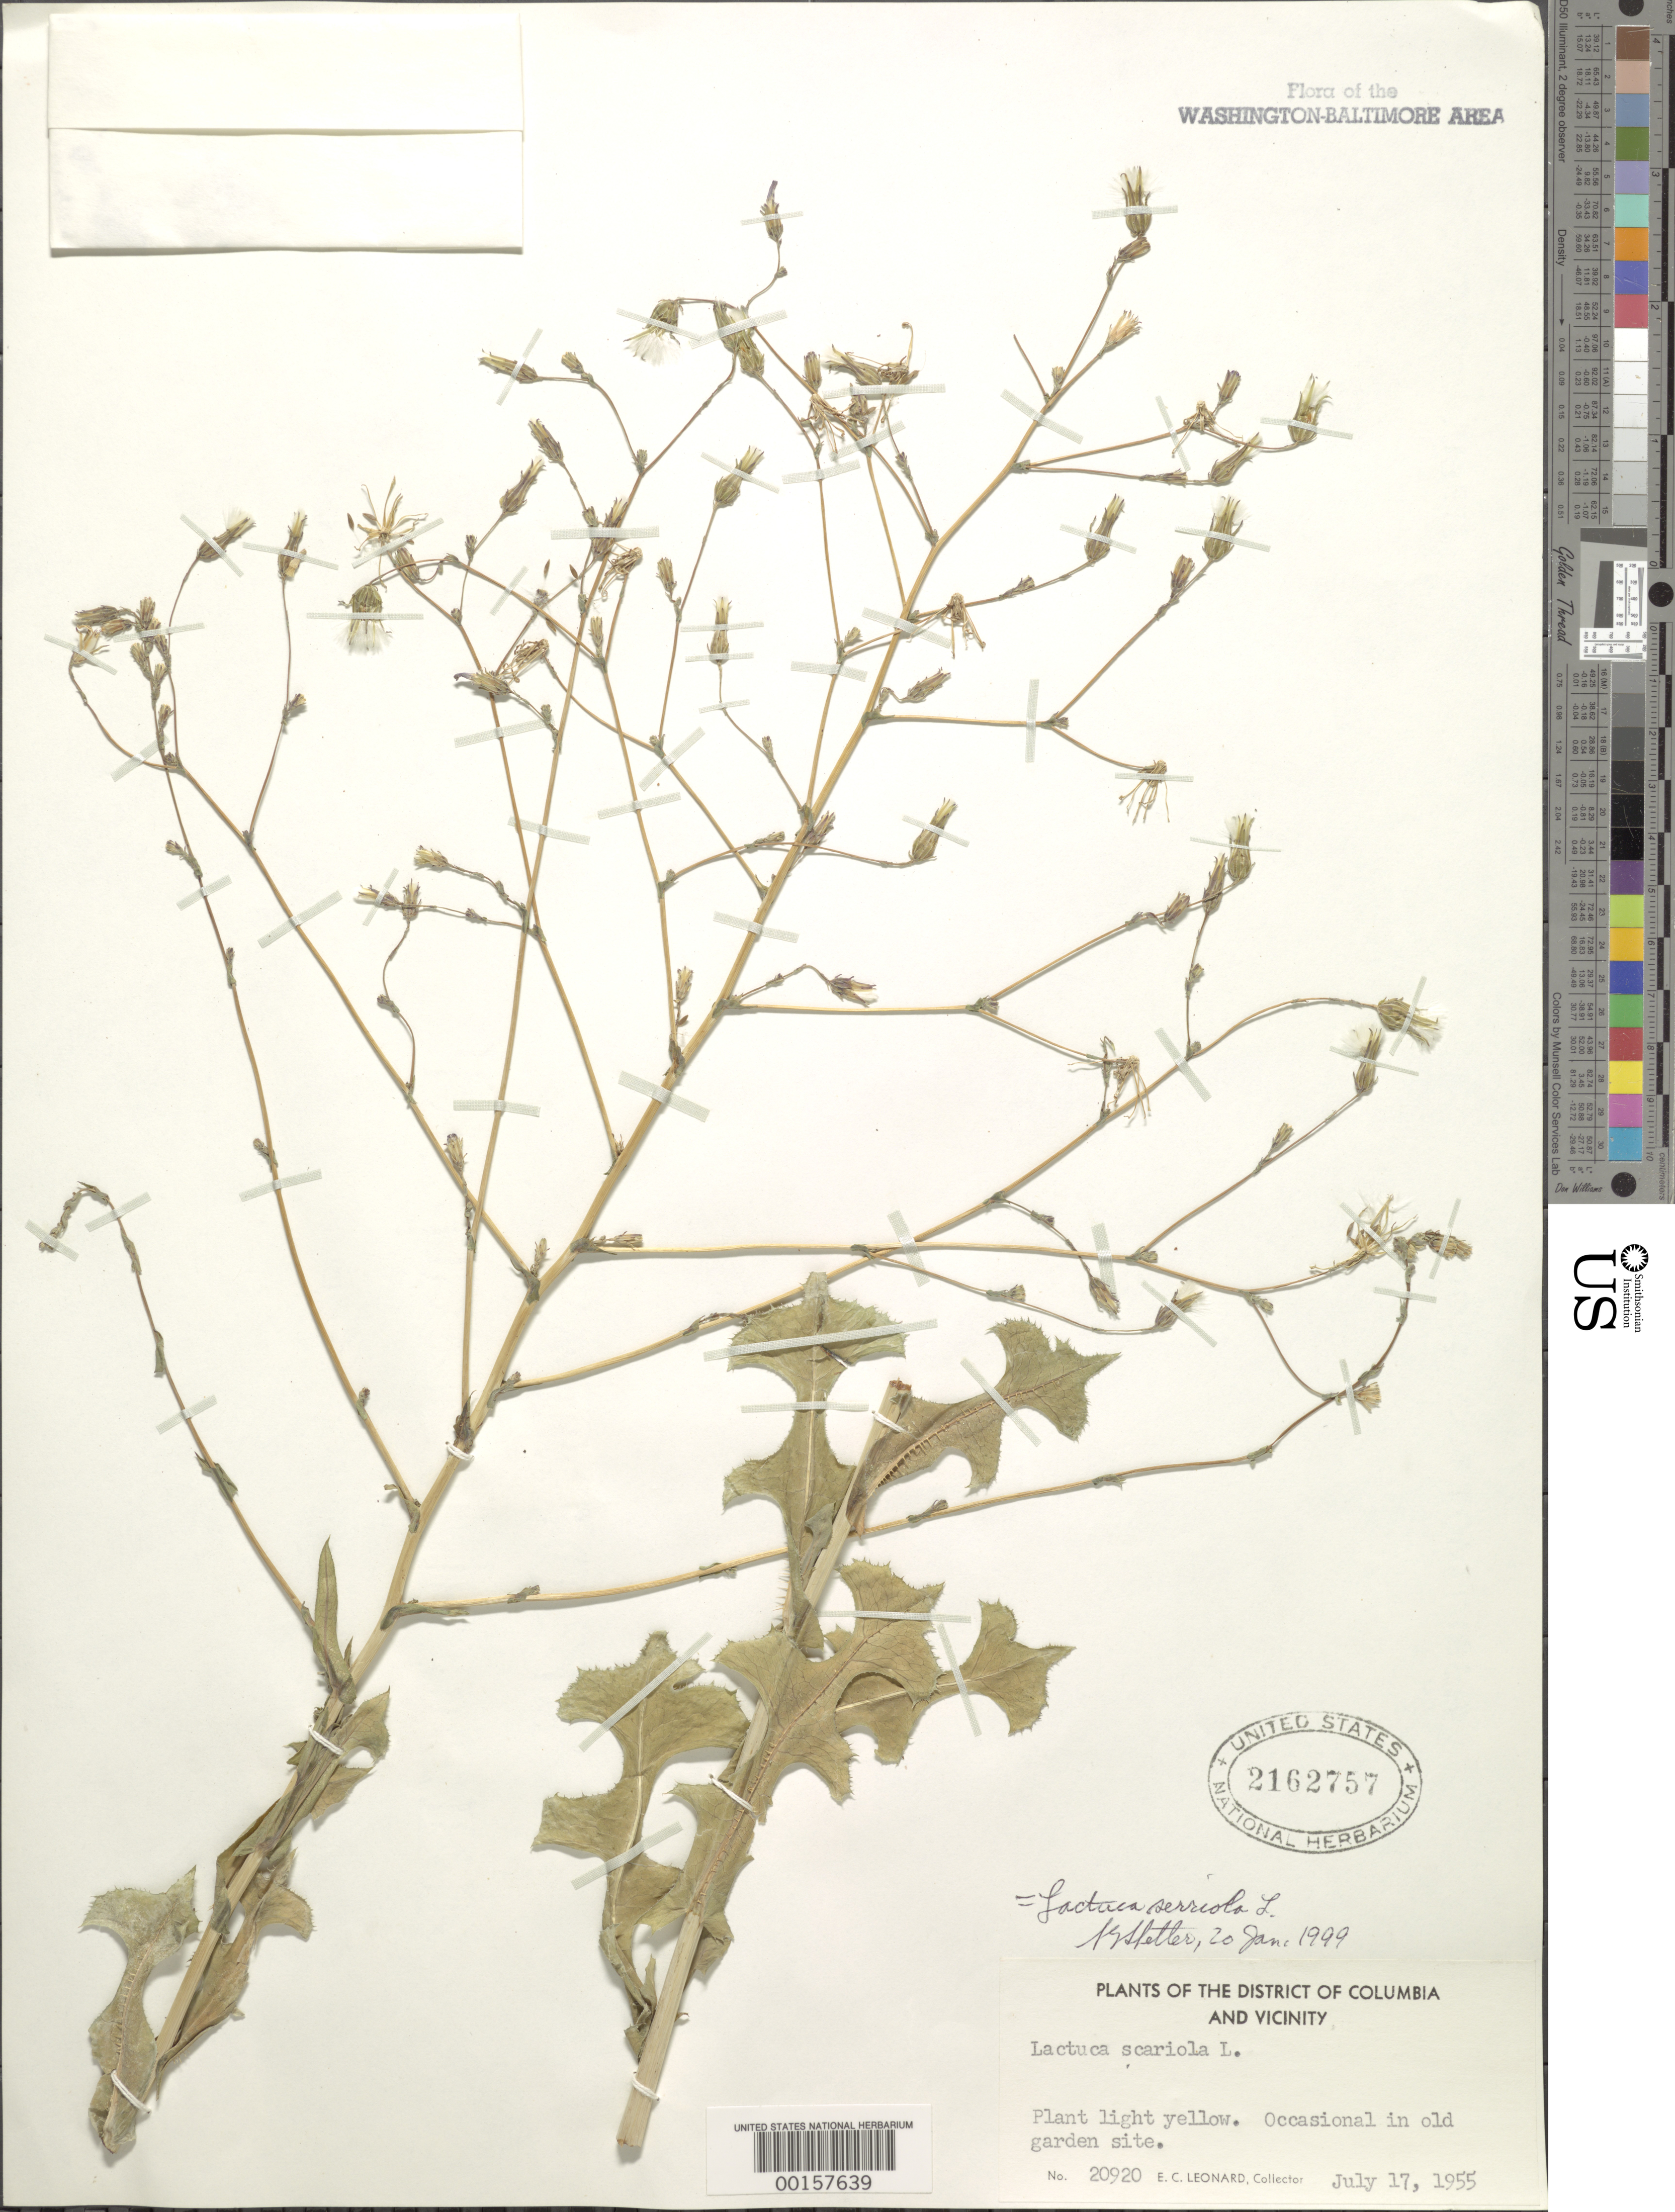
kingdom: Plantae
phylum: Tracheophyta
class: Magnoliopsida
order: Asterales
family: Asteraceae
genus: Lactuca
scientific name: Lactuca serriola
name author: L.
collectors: E. C. Leonard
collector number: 20920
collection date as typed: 17 Jul 1955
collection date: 1955-07-17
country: United States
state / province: District of Columbia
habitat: Old garden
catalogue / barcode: US 2162757